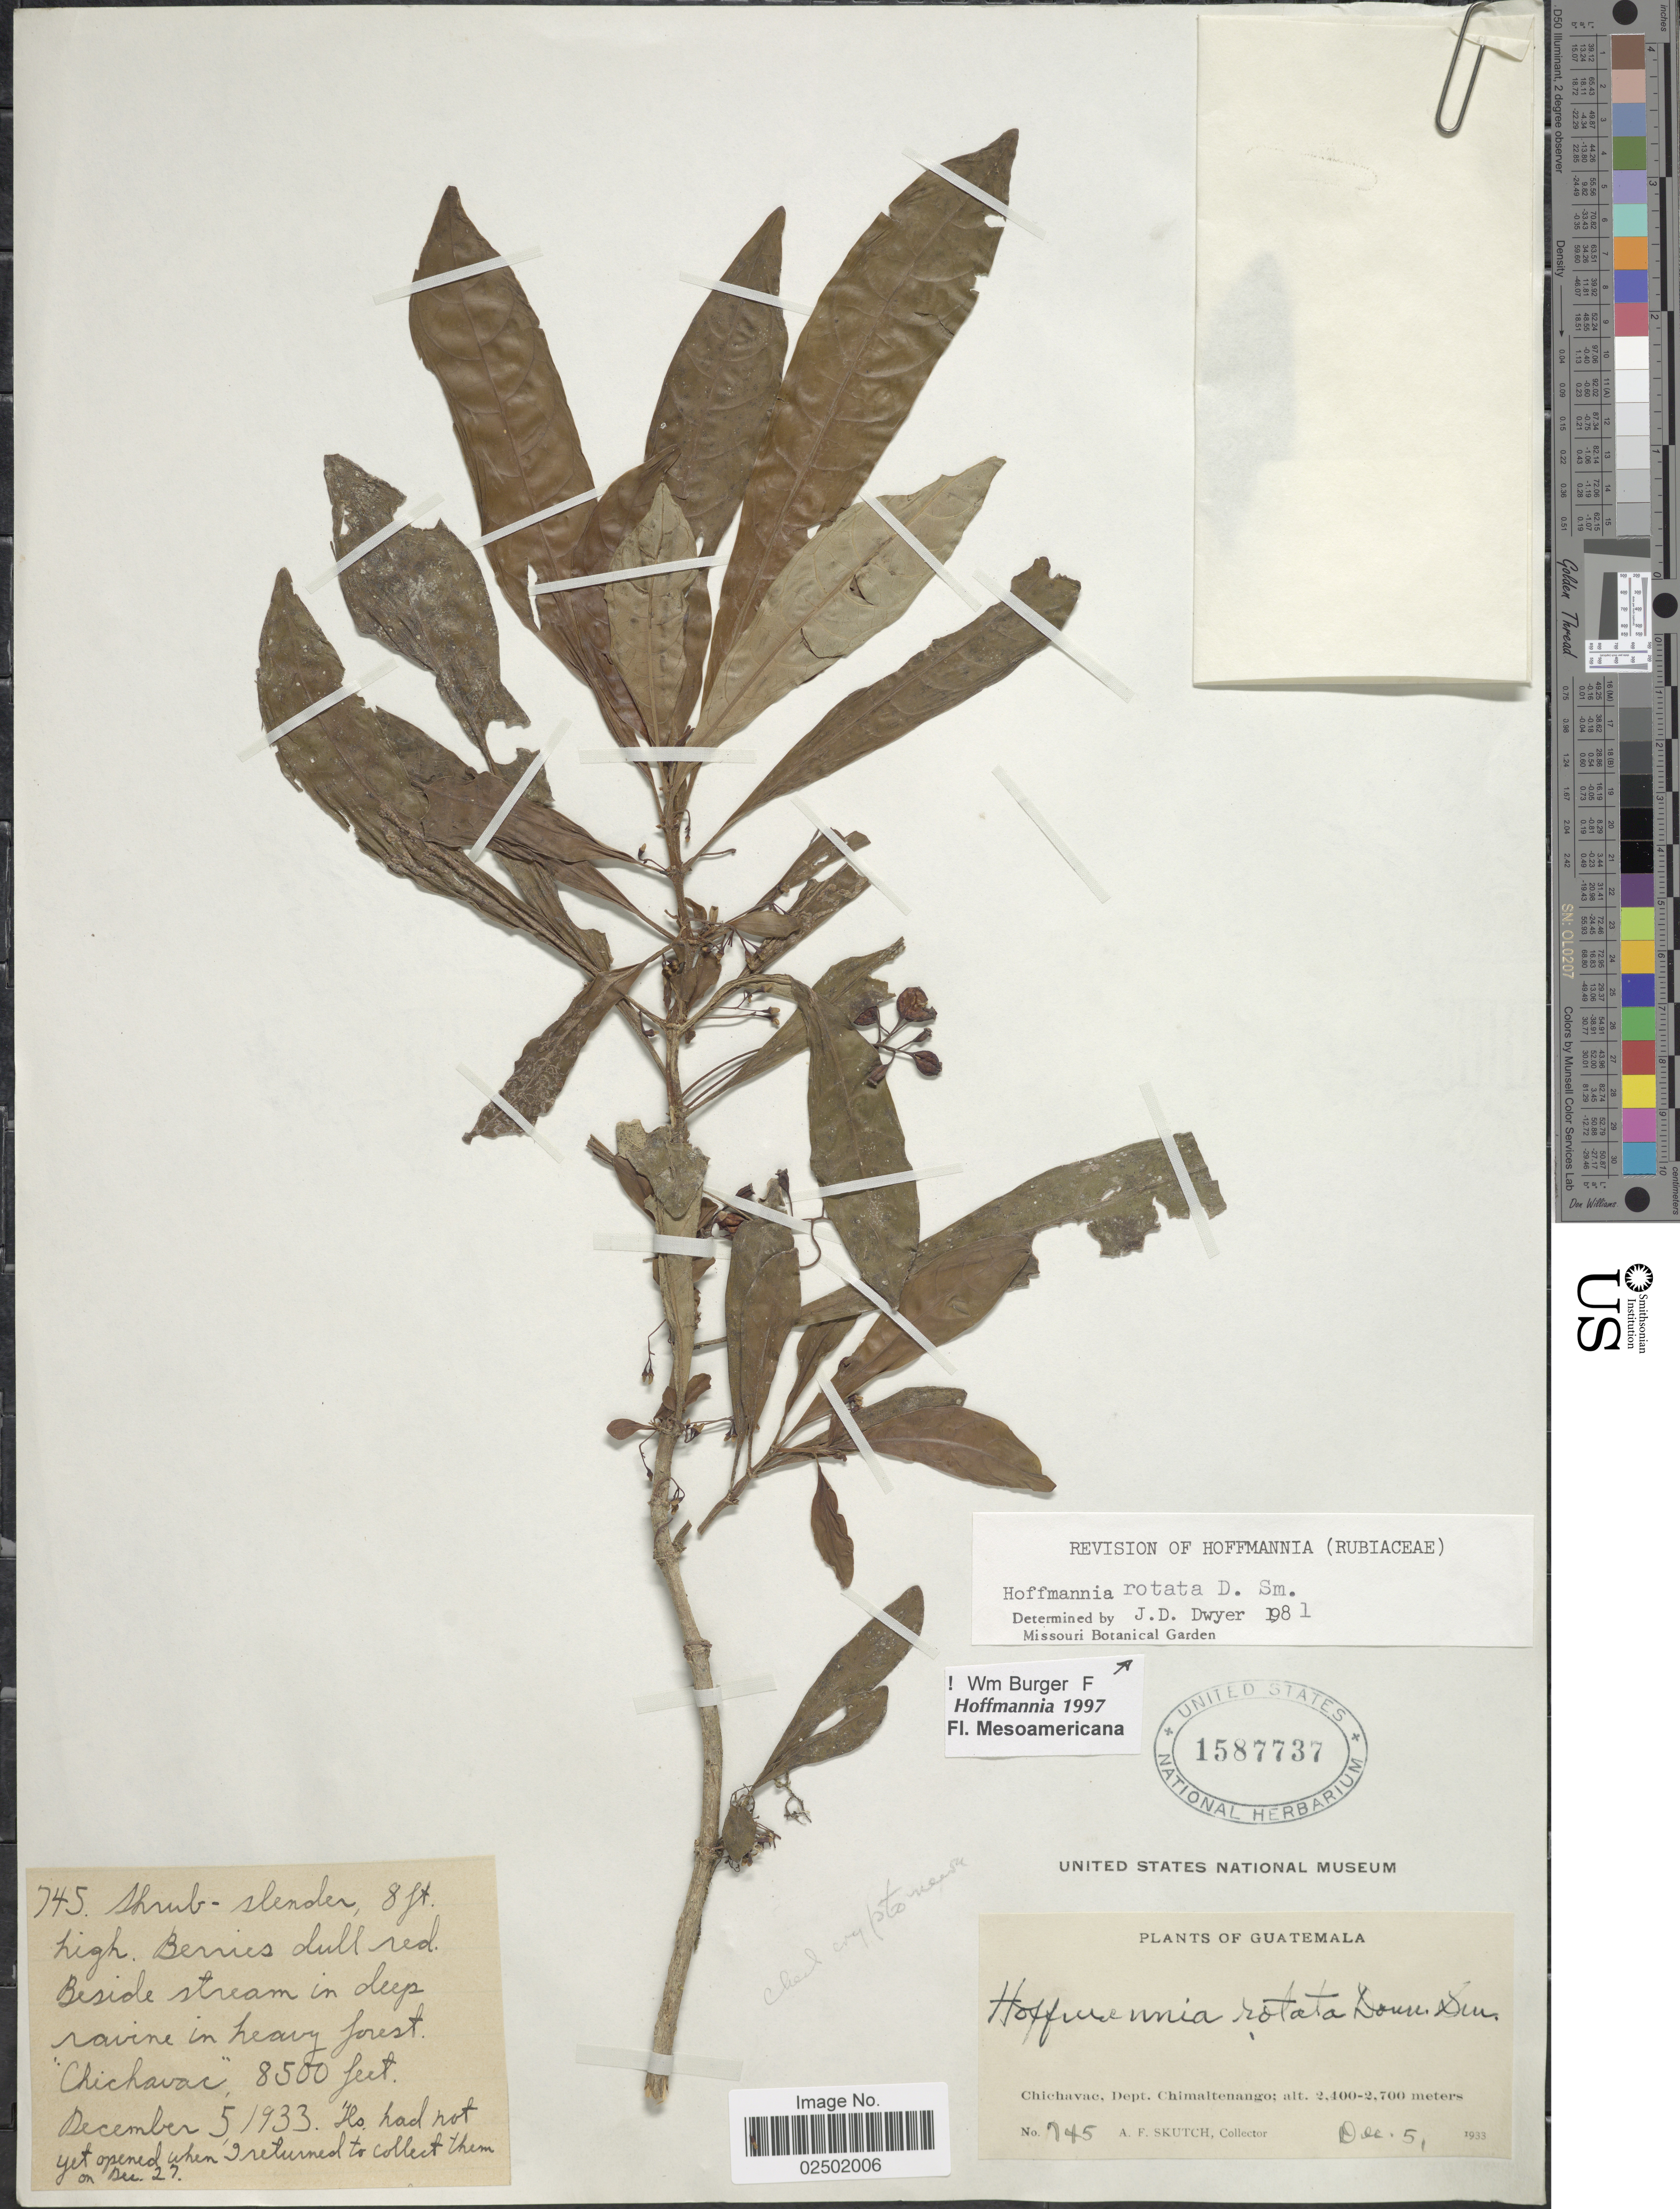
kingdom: Plantae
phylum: Tracheophyta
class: Magnoliopsida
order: Gentianales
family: Rubiaceae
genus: Hoffmannia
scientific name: Hoffmannia rotata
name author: Donn. Sm.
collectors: A. F. Skutch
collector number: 75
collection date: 1933-12-05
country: Guatemala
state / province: Chimaltenango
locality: Chichavac, Dept. Chimaltenango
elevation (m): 2400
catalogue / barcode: US 1587737